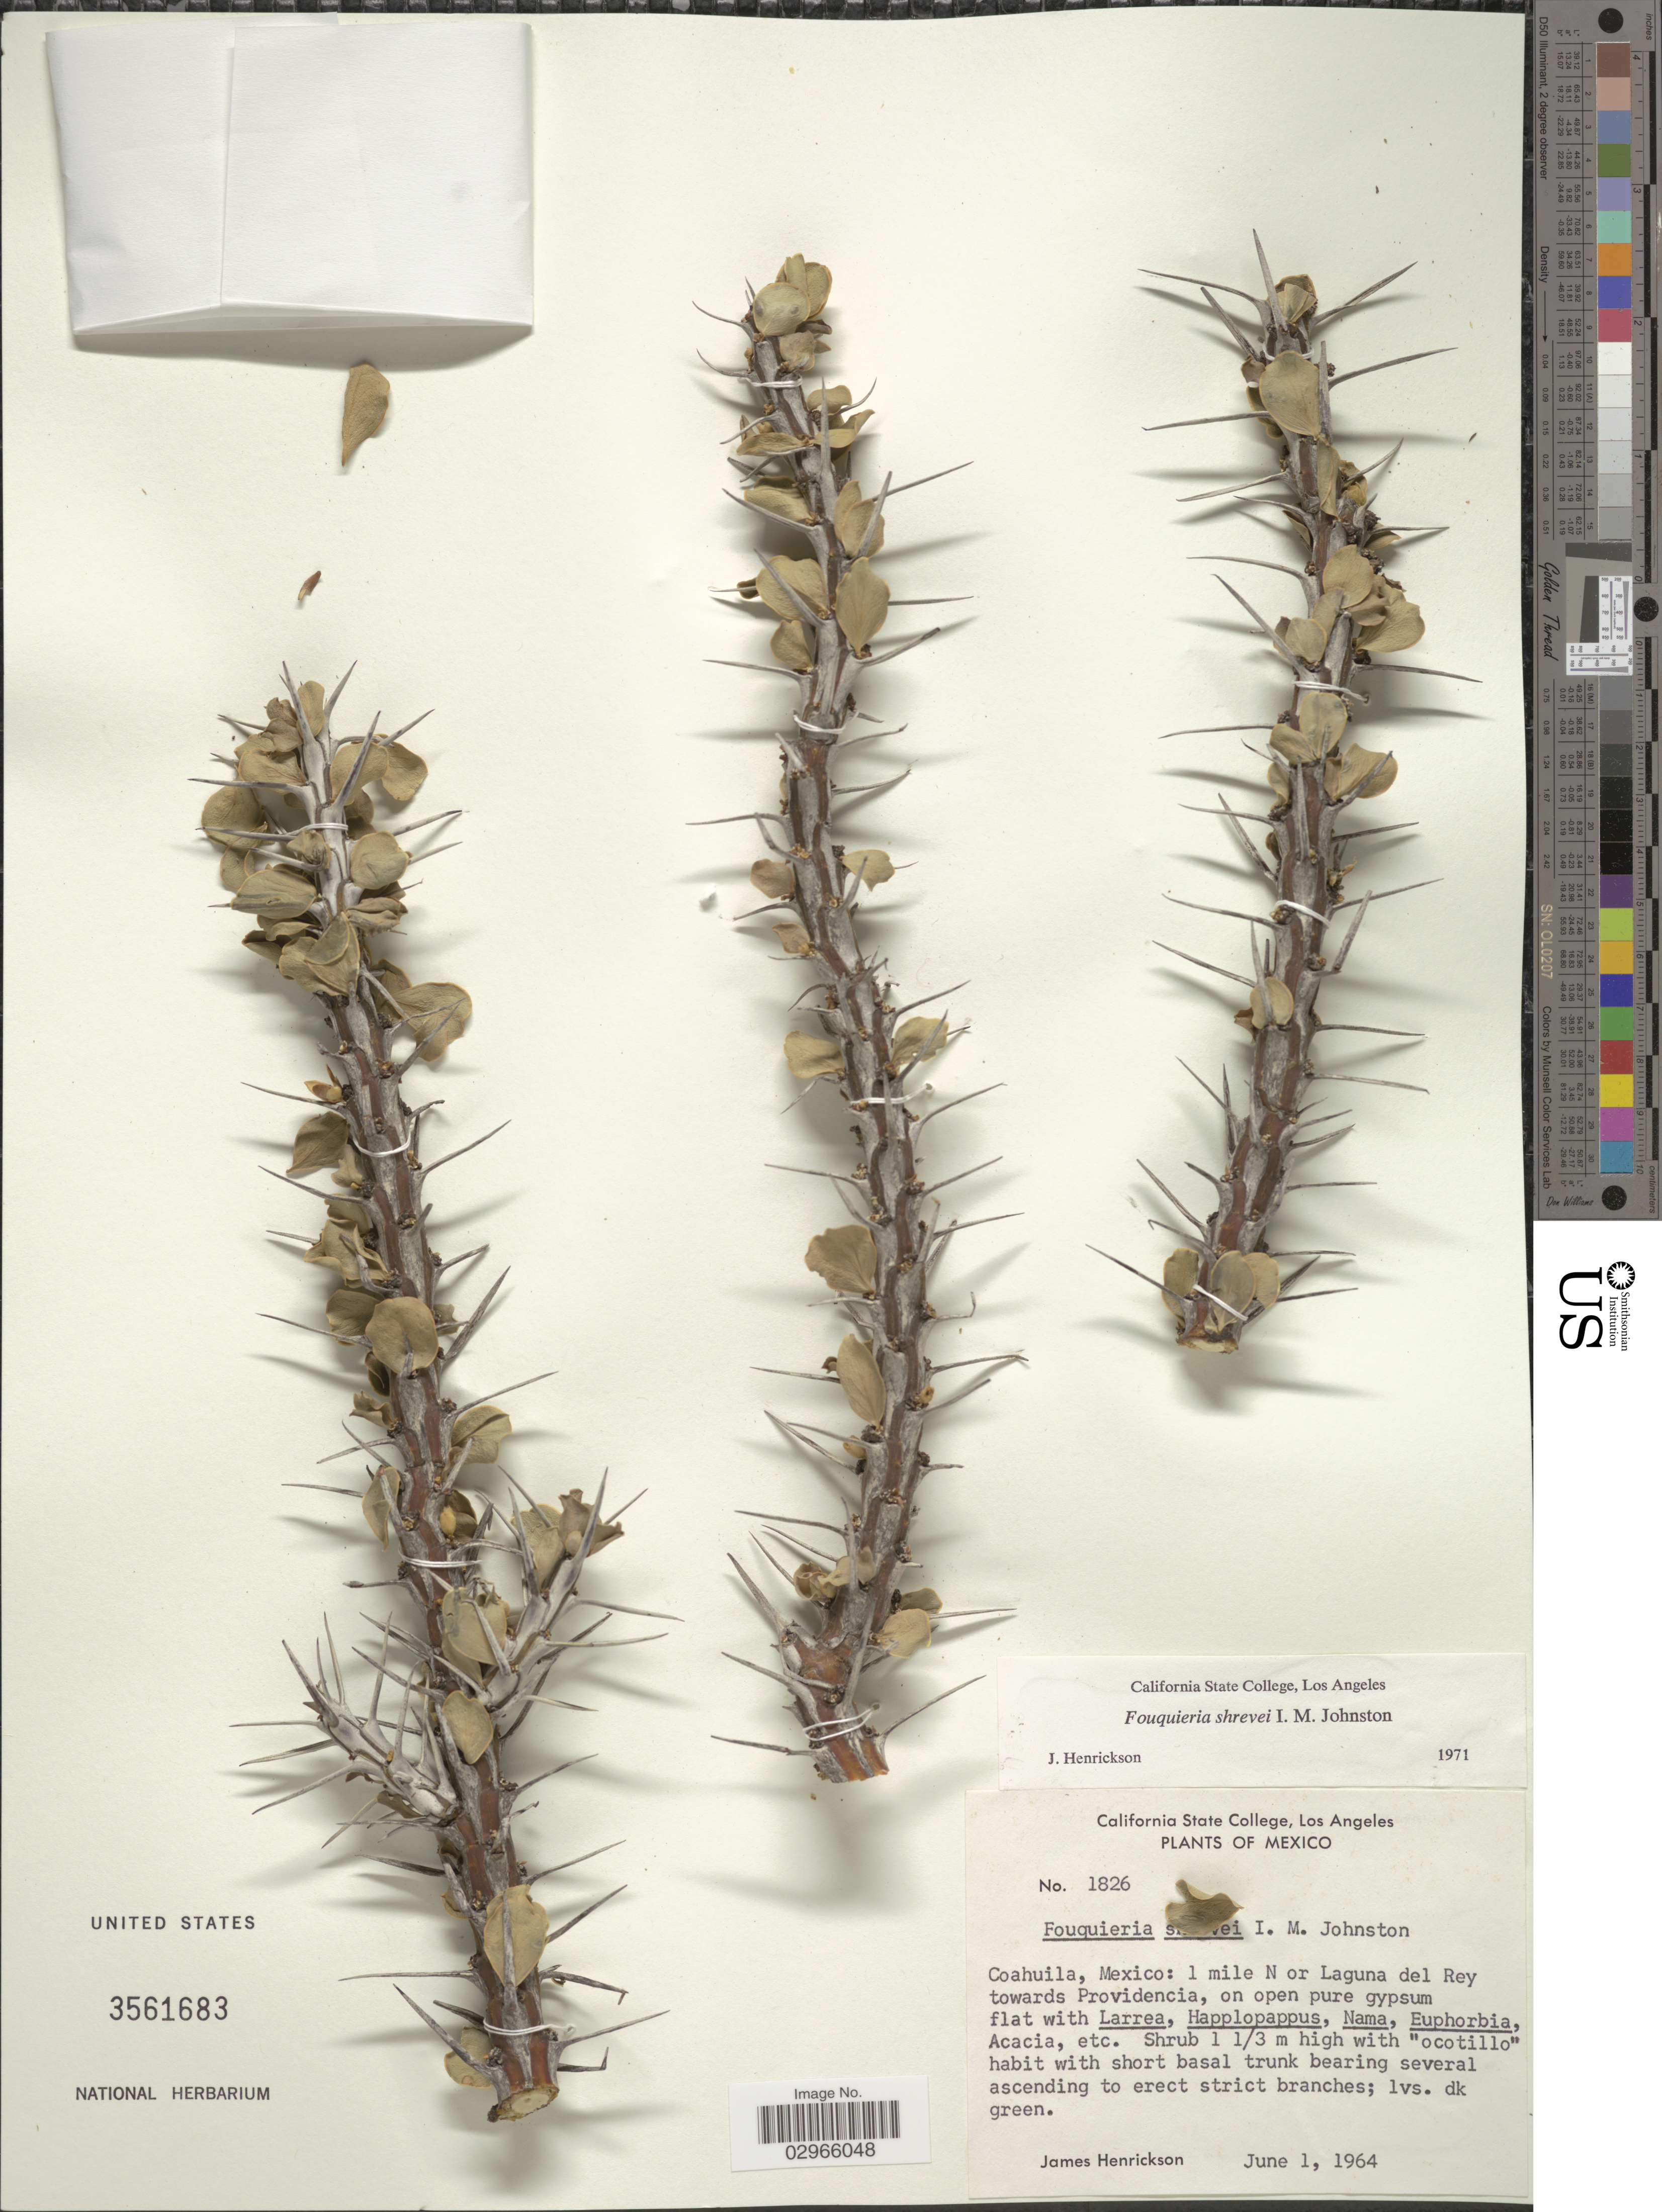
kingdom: Plantae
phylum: Tracheophyta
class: Magnoliopsida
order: Ericales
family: Fouquieriaceae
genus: Fouquieria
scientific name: Fouquieria shrevei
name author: I.M. Johnst.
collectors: J. Henrickson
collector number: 1826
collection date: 1964-06-01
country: Mexico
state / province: Coahuila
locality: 1 mile N or Laguna del Rey towards Providencia.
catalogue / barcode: US 3561683